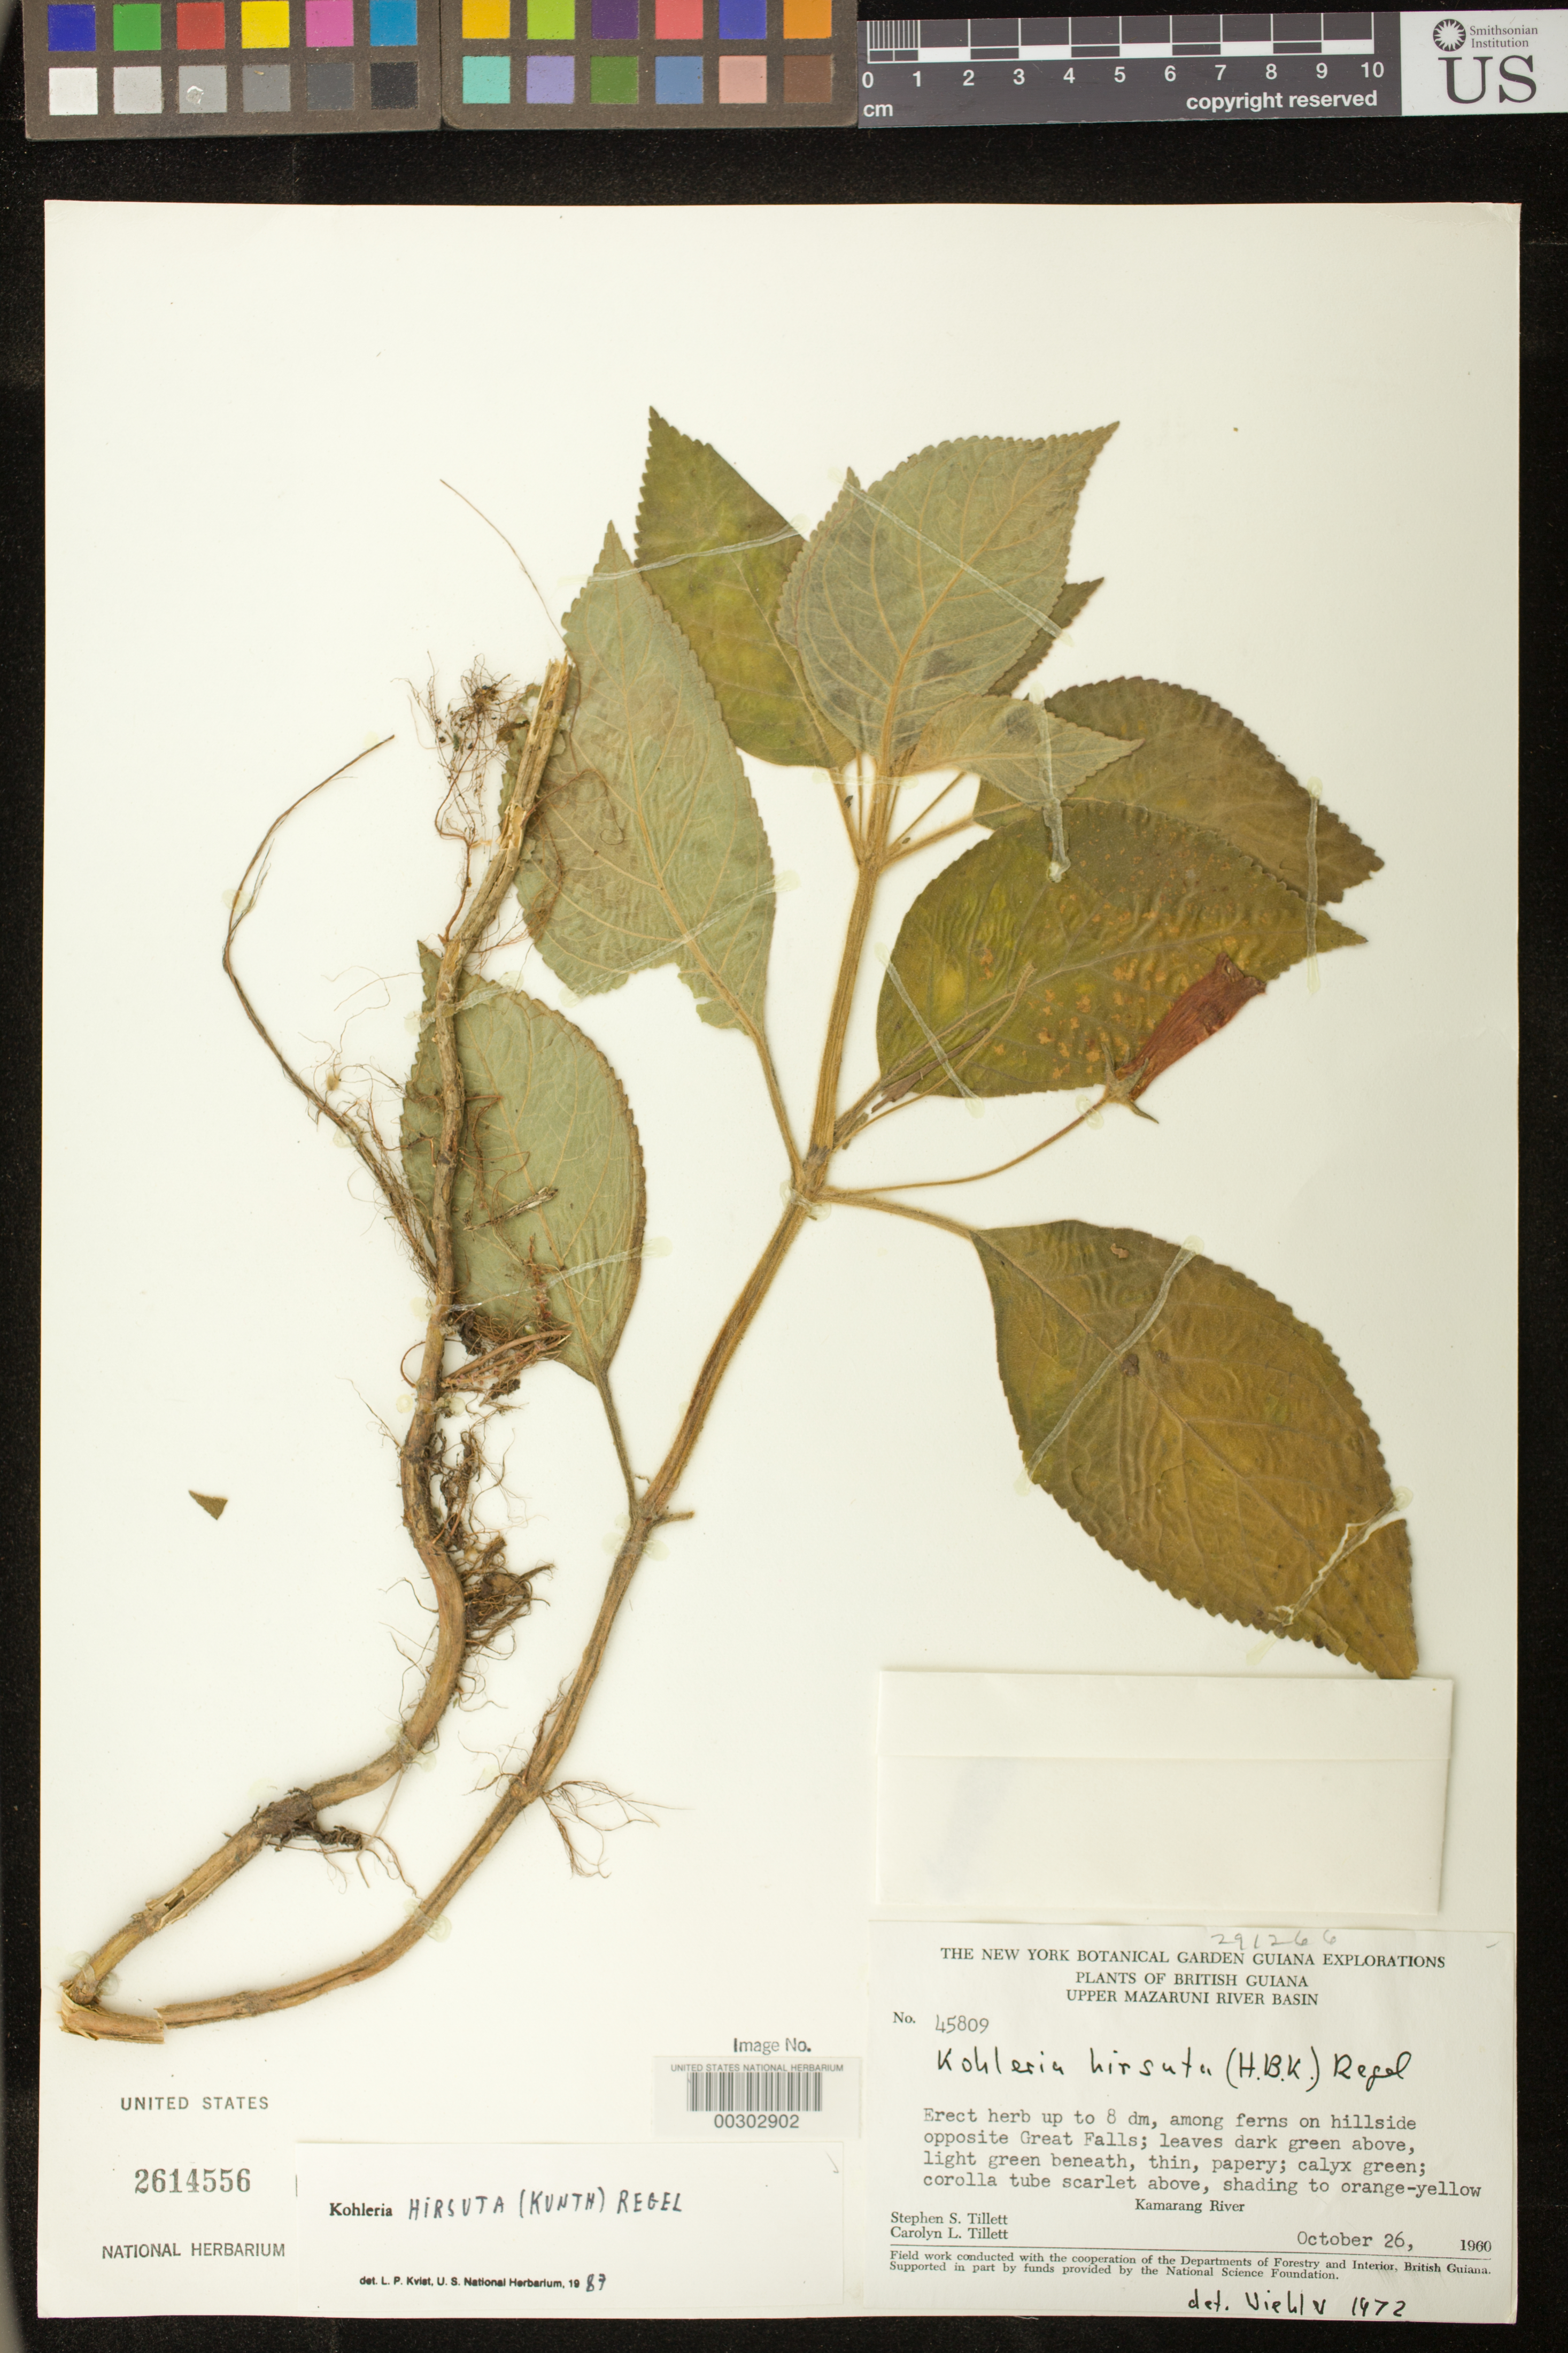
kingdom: Plantae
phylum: Tracheophyta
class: Magnoliopsida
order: Lamiales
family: Gesneriaceae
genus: Kohleria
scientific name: Kohleria hirsuta var. hirsuta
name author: (Kunth) Regel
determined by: Skog, Laurence E.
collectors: S. S. Tillett & C. L. Tillett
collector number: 45809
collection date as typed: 26 Oct 1960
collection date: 1960-10-26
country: Guyana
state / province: Cuyuni-Mazaruni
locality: Upper Mazaruni River basin, Kamarang River, opposite Great Falls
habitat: Among ferns on hillside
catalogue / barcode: US 2614556